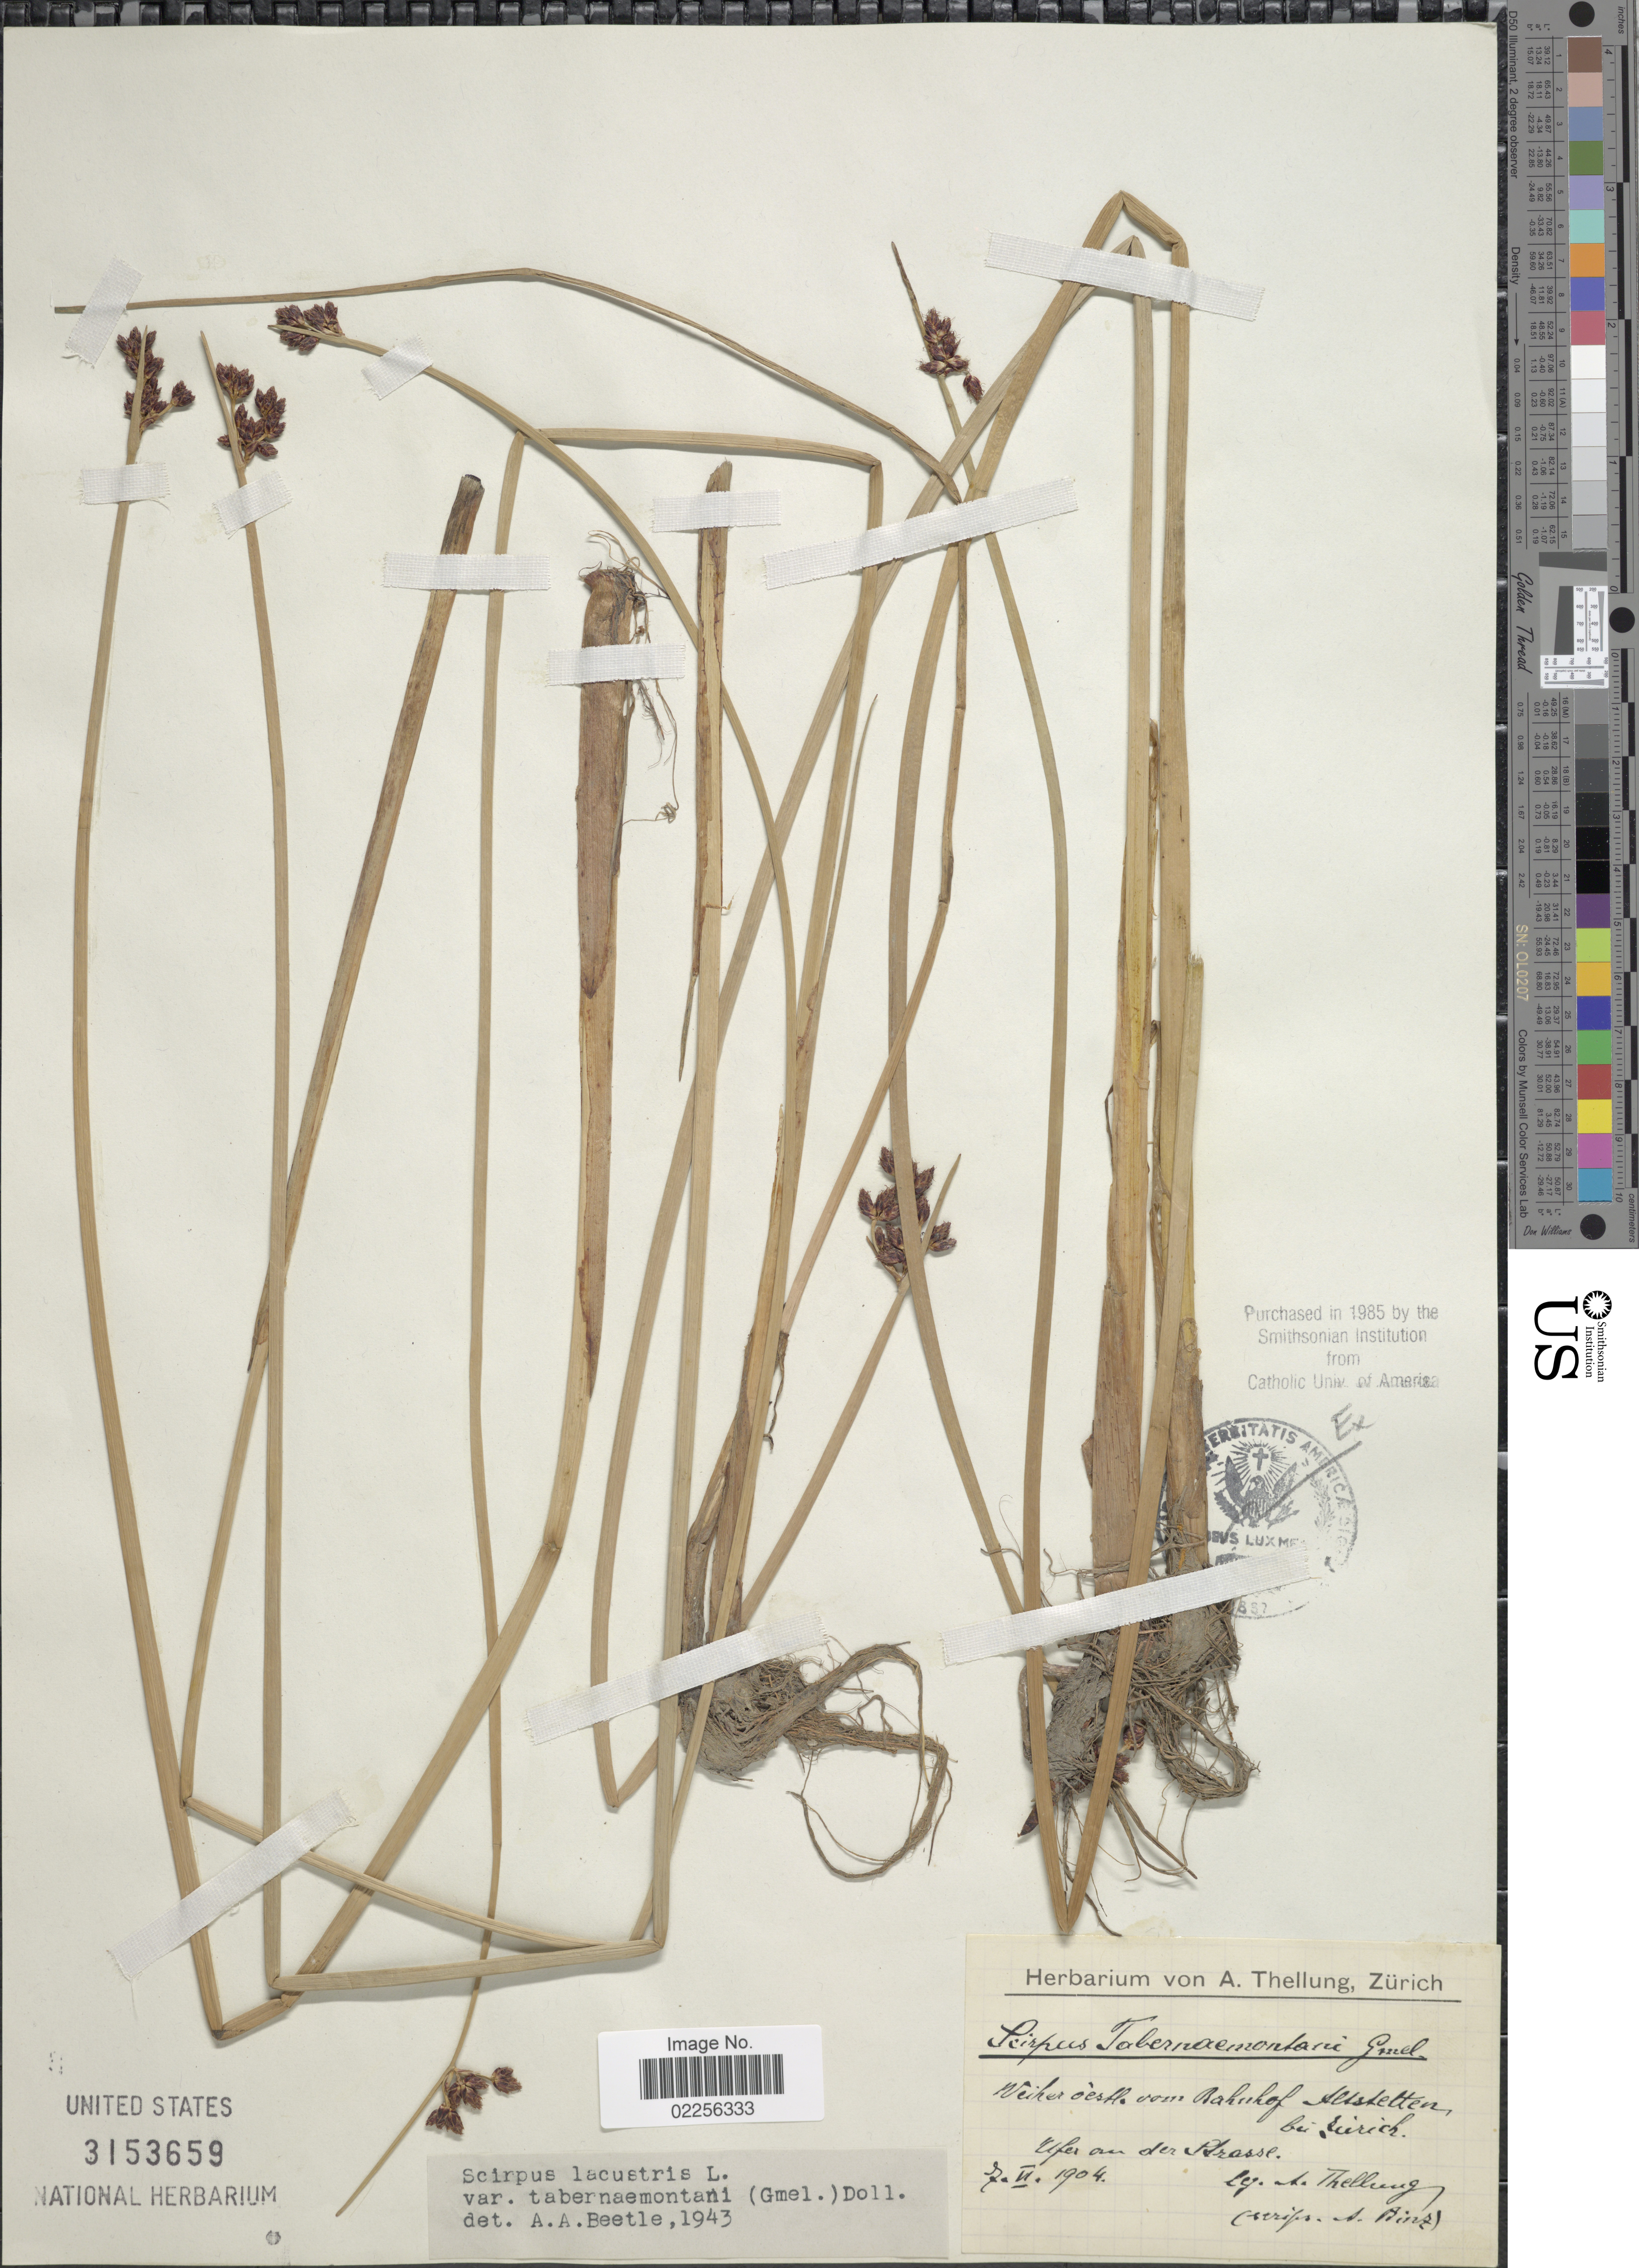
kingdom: Plantae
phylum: Tracheophyta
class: Liliopsida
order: Poales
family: Cyperaceae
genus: Schoenoplectus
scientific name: Schoenoplectus lacustris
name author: (L.) Palla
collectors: A. Thellung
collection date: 1904-02-07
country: Switzerland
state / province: Zurich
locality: Weiher oestl. vom Bahnhof Altstetten, bei Zurich, Ufer an der Strasse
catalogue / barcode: US 3153659